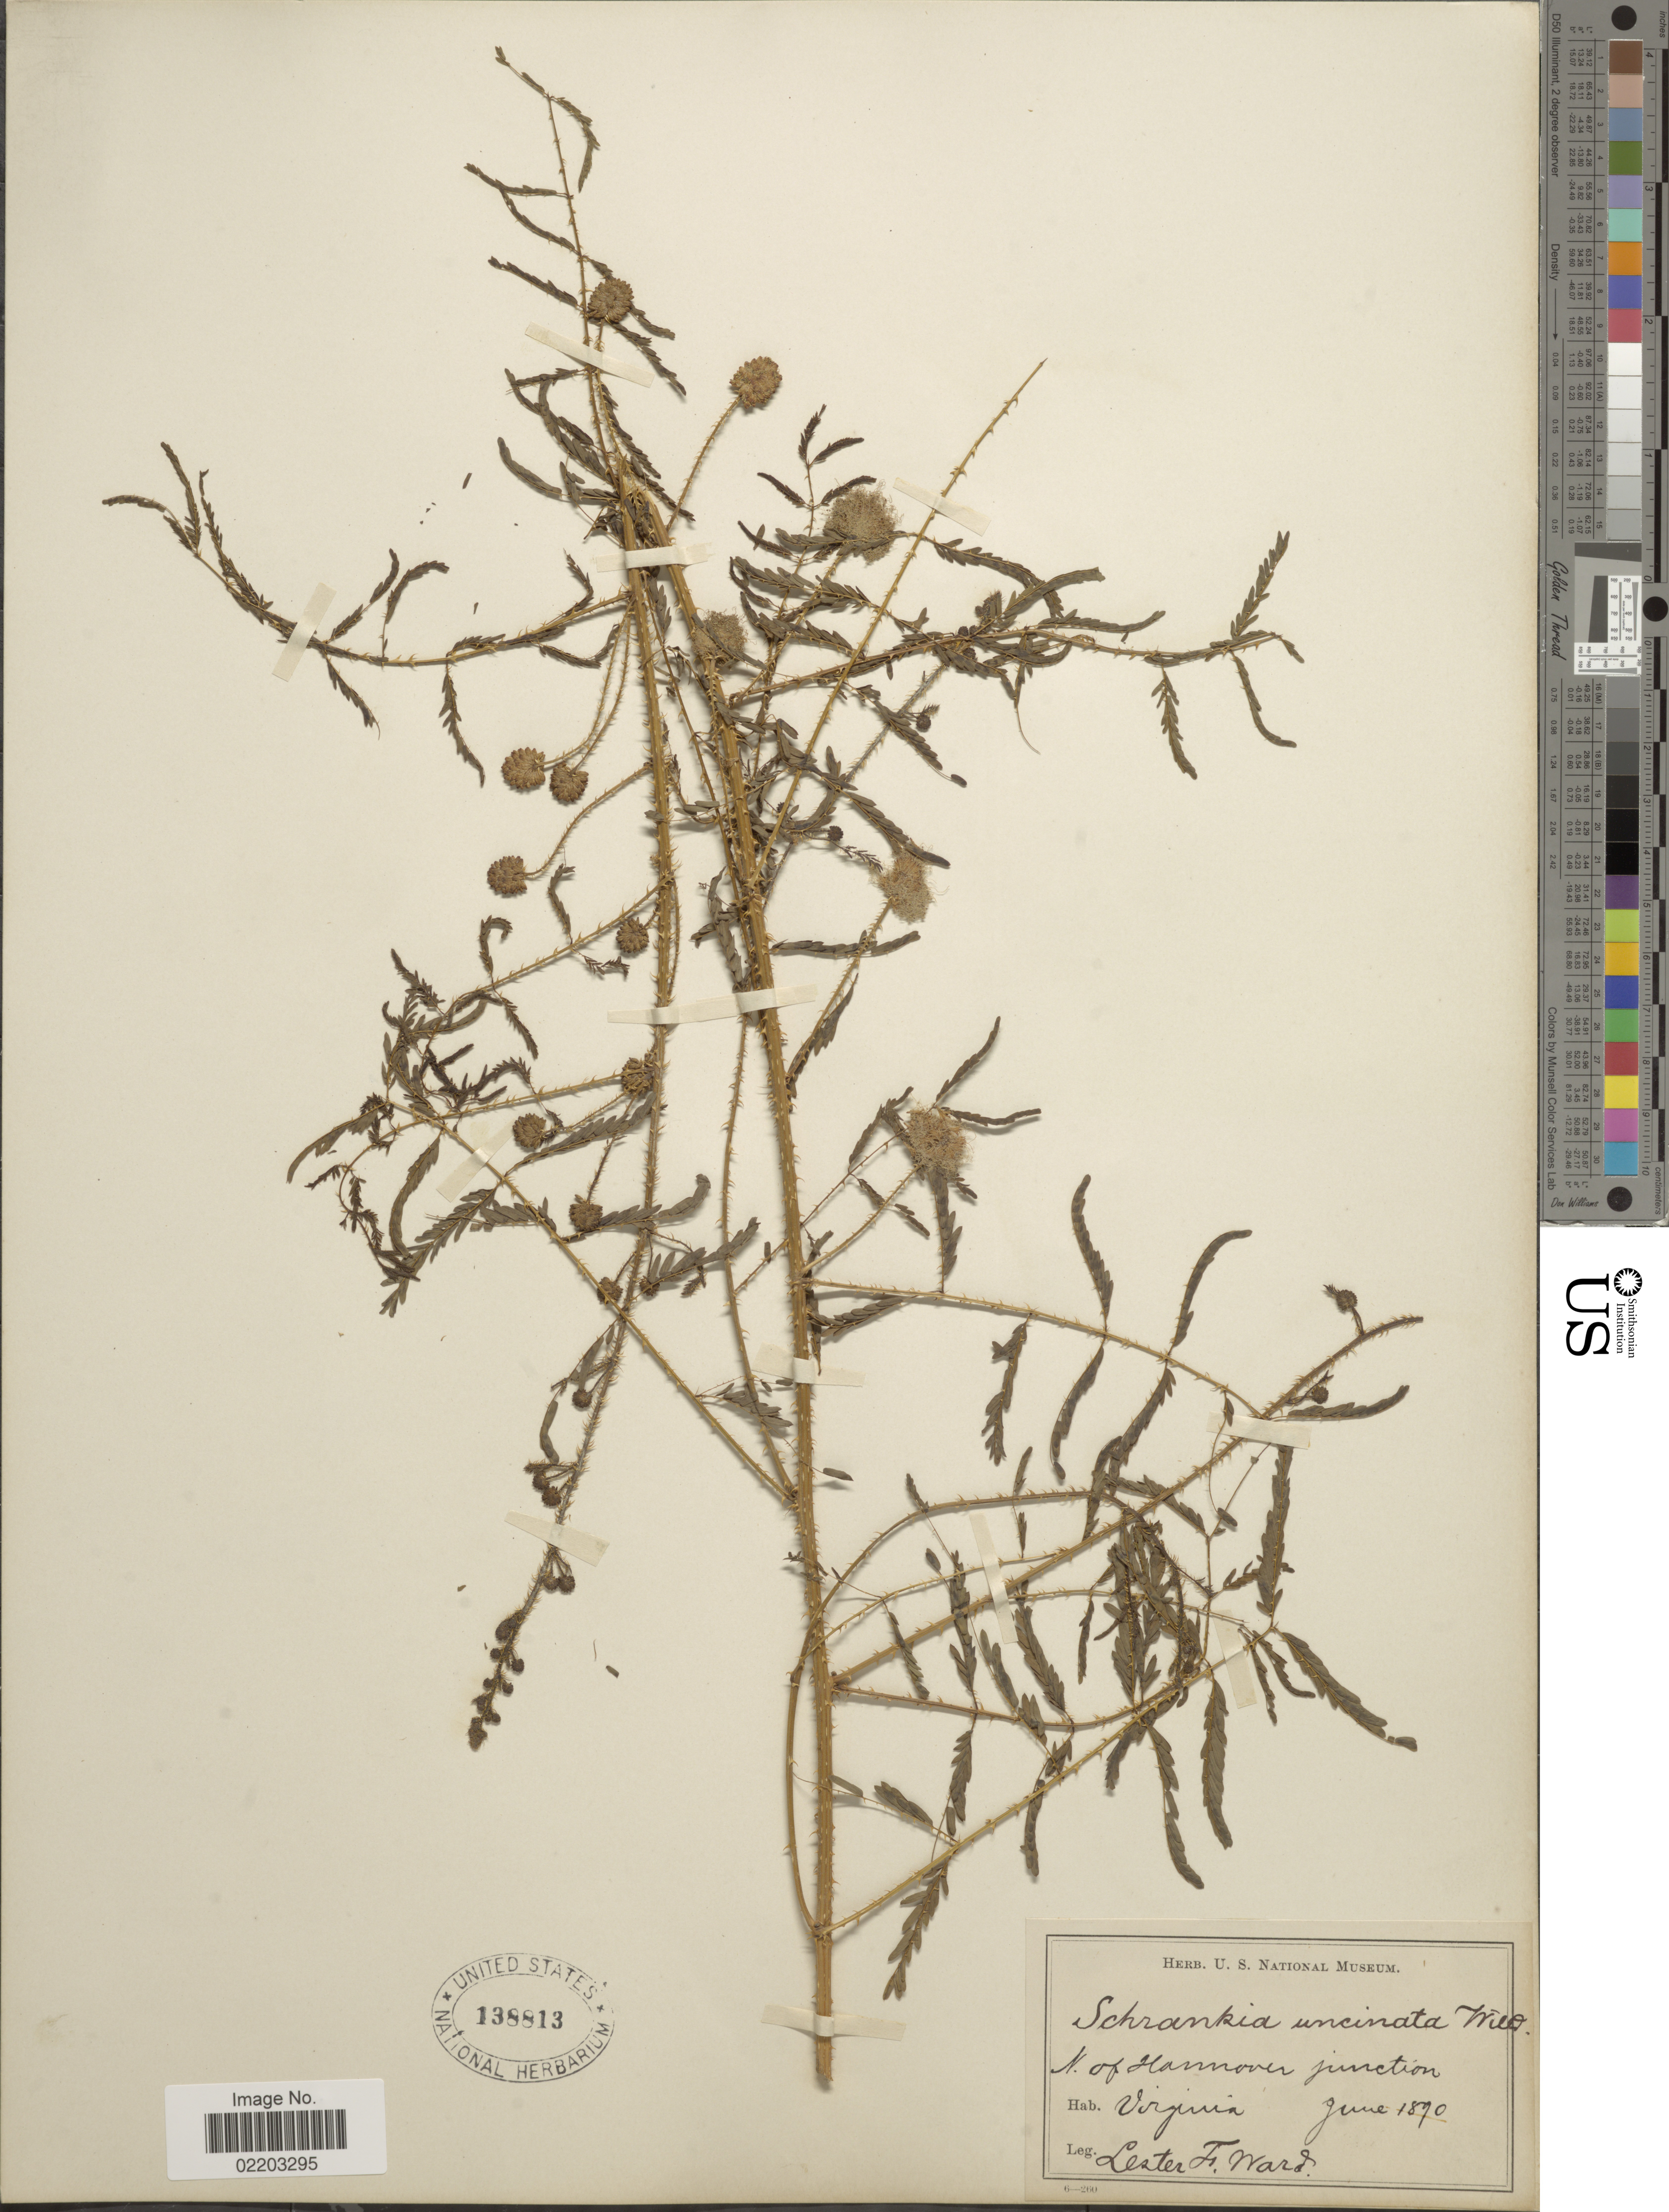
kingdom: Plantae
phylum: Tracheophyta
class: Magnoliopsida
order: Fabales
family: Fabaceae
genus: Mimosa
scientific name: Mimosa microphylla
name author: Dryand.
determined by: Strong, M. T., (US), Smithsonian Institution - National Museum of Natural History (UNITED STATES)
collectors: L. F. Ward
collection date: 1870-06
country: United States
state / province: Virginia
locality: N of Hanover junction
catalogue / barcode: US 138813